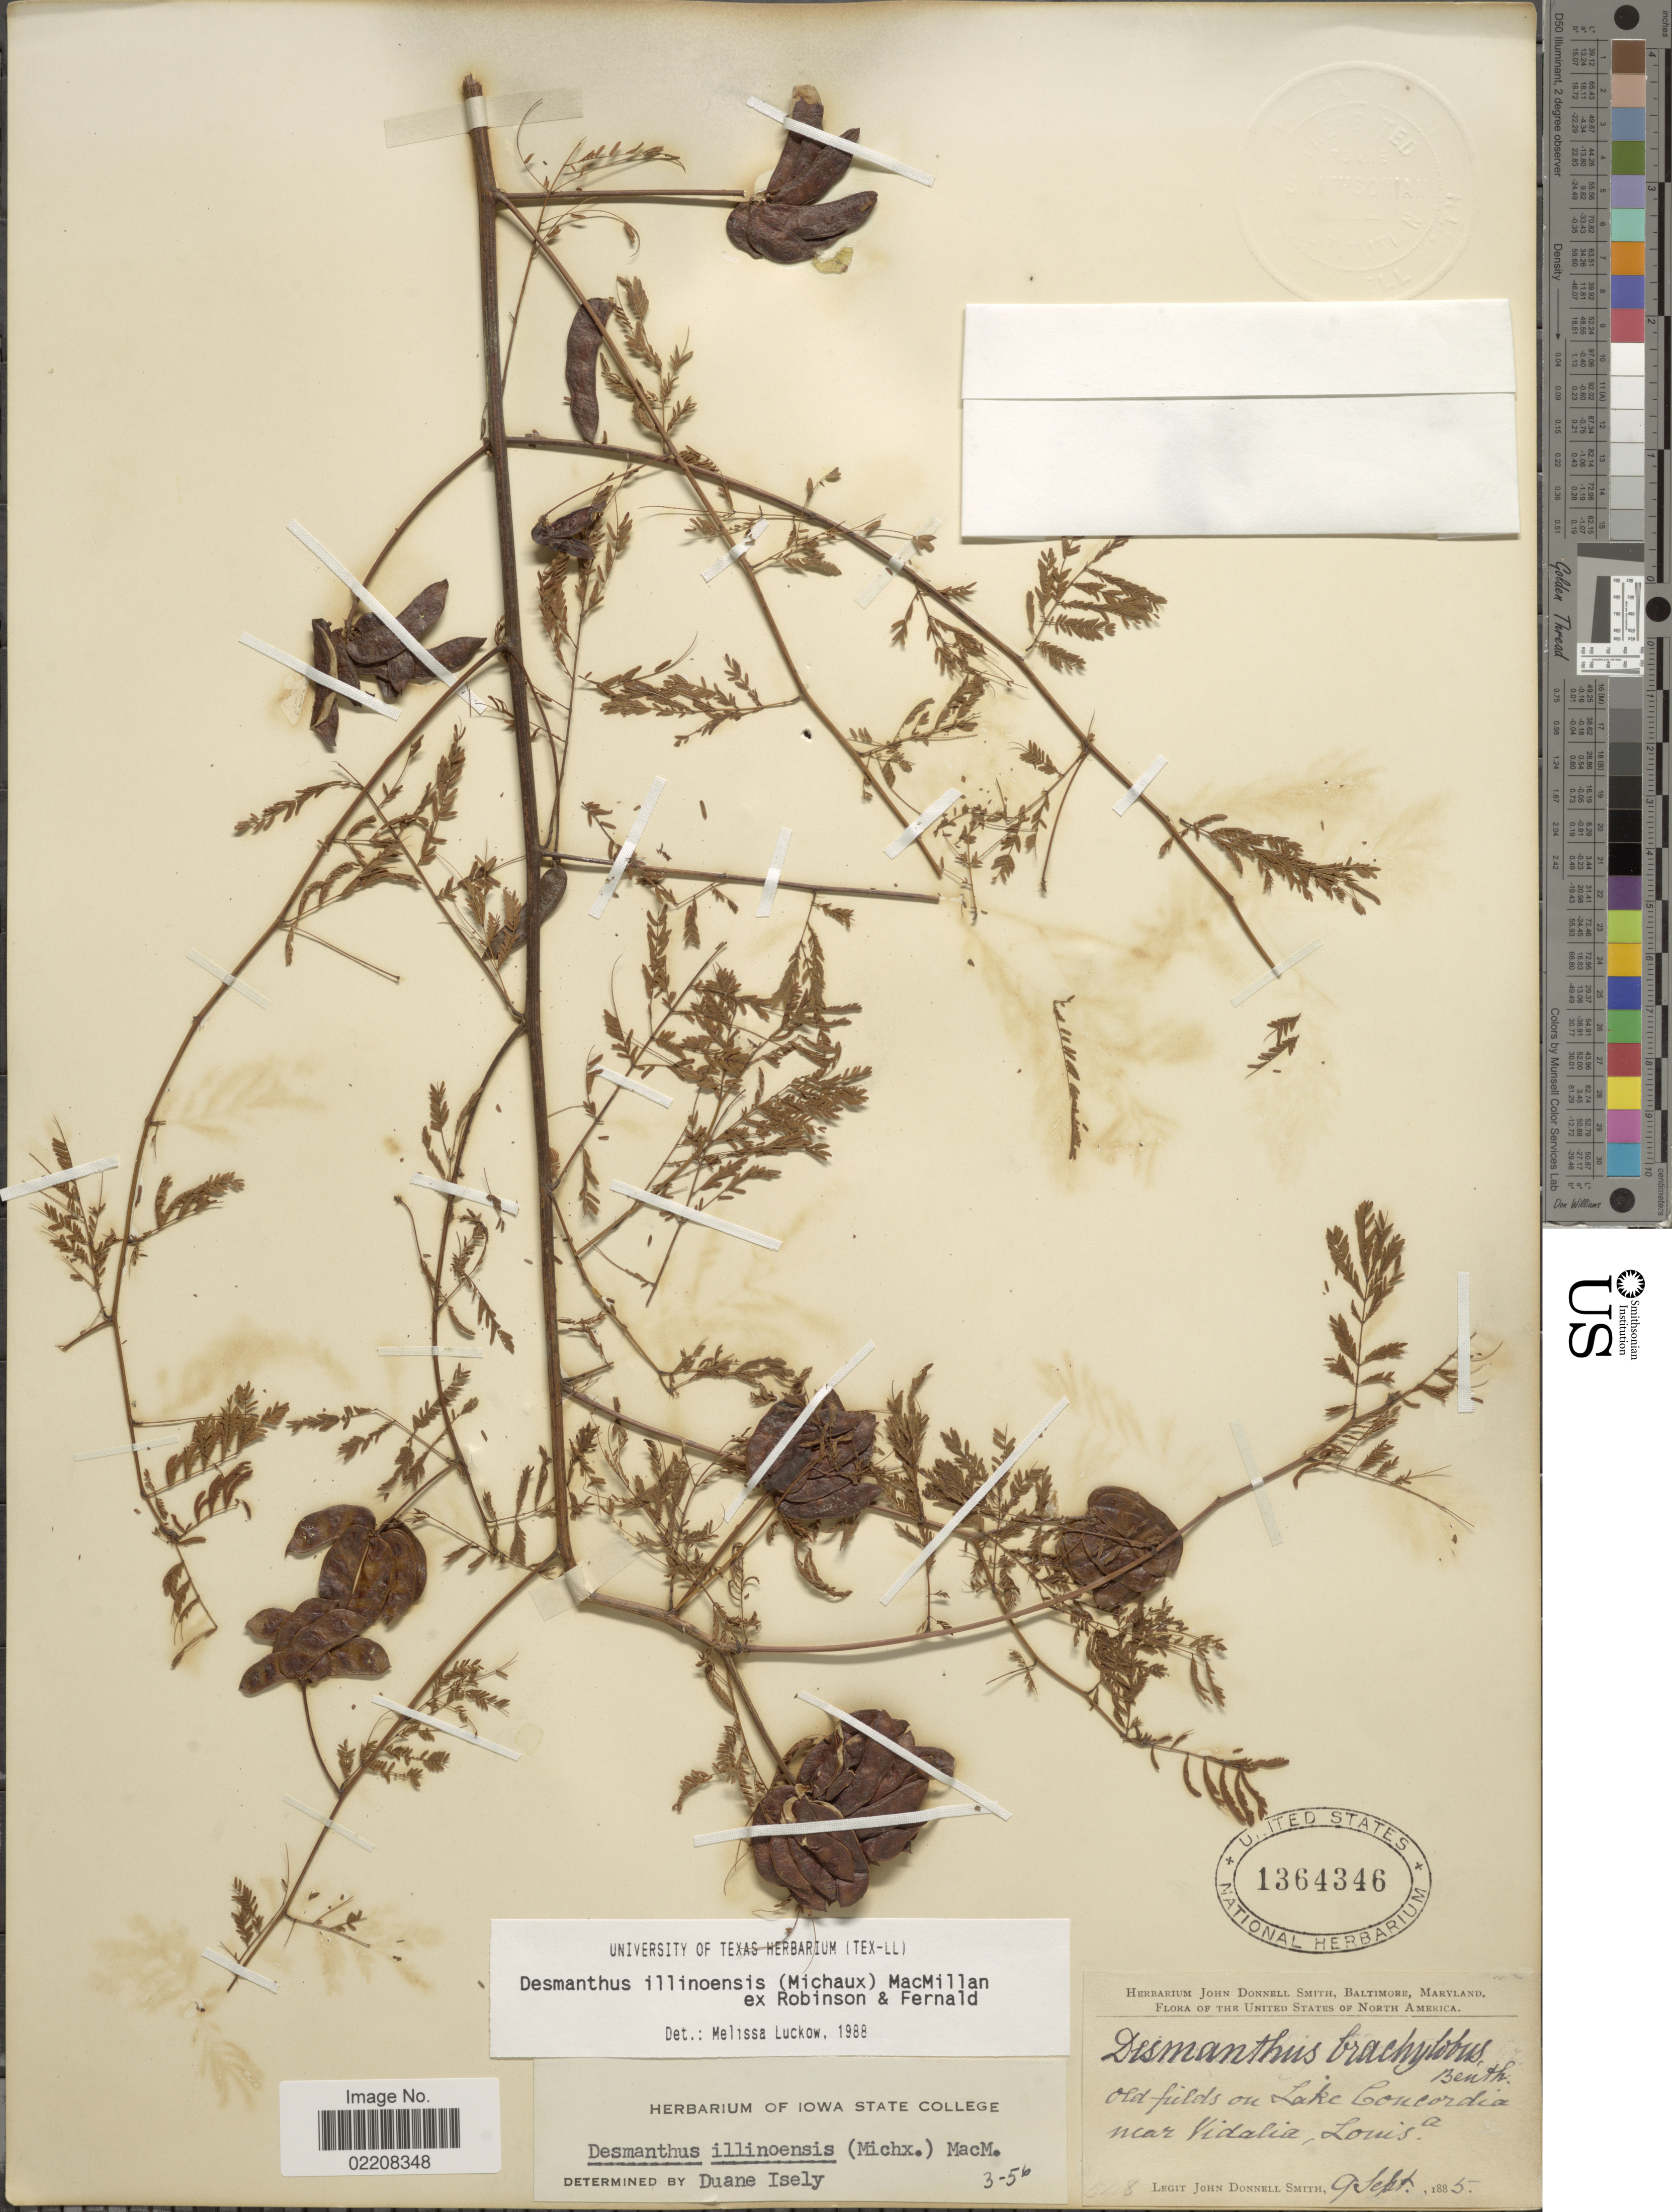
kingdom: Plantae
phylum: Tracheophyta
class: Magnoliopsida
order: Fabales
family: Fabaceae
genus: Desmanthus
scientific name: Desmanthus illinoensis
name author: (Michx.) MacMill.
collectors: J. Donnell Smith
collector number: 548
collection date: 1885-09-09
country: United States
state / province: Louisiana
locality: Old fields on Lake Concordia near Vidalia, Louis-a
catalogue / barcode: US 1364346